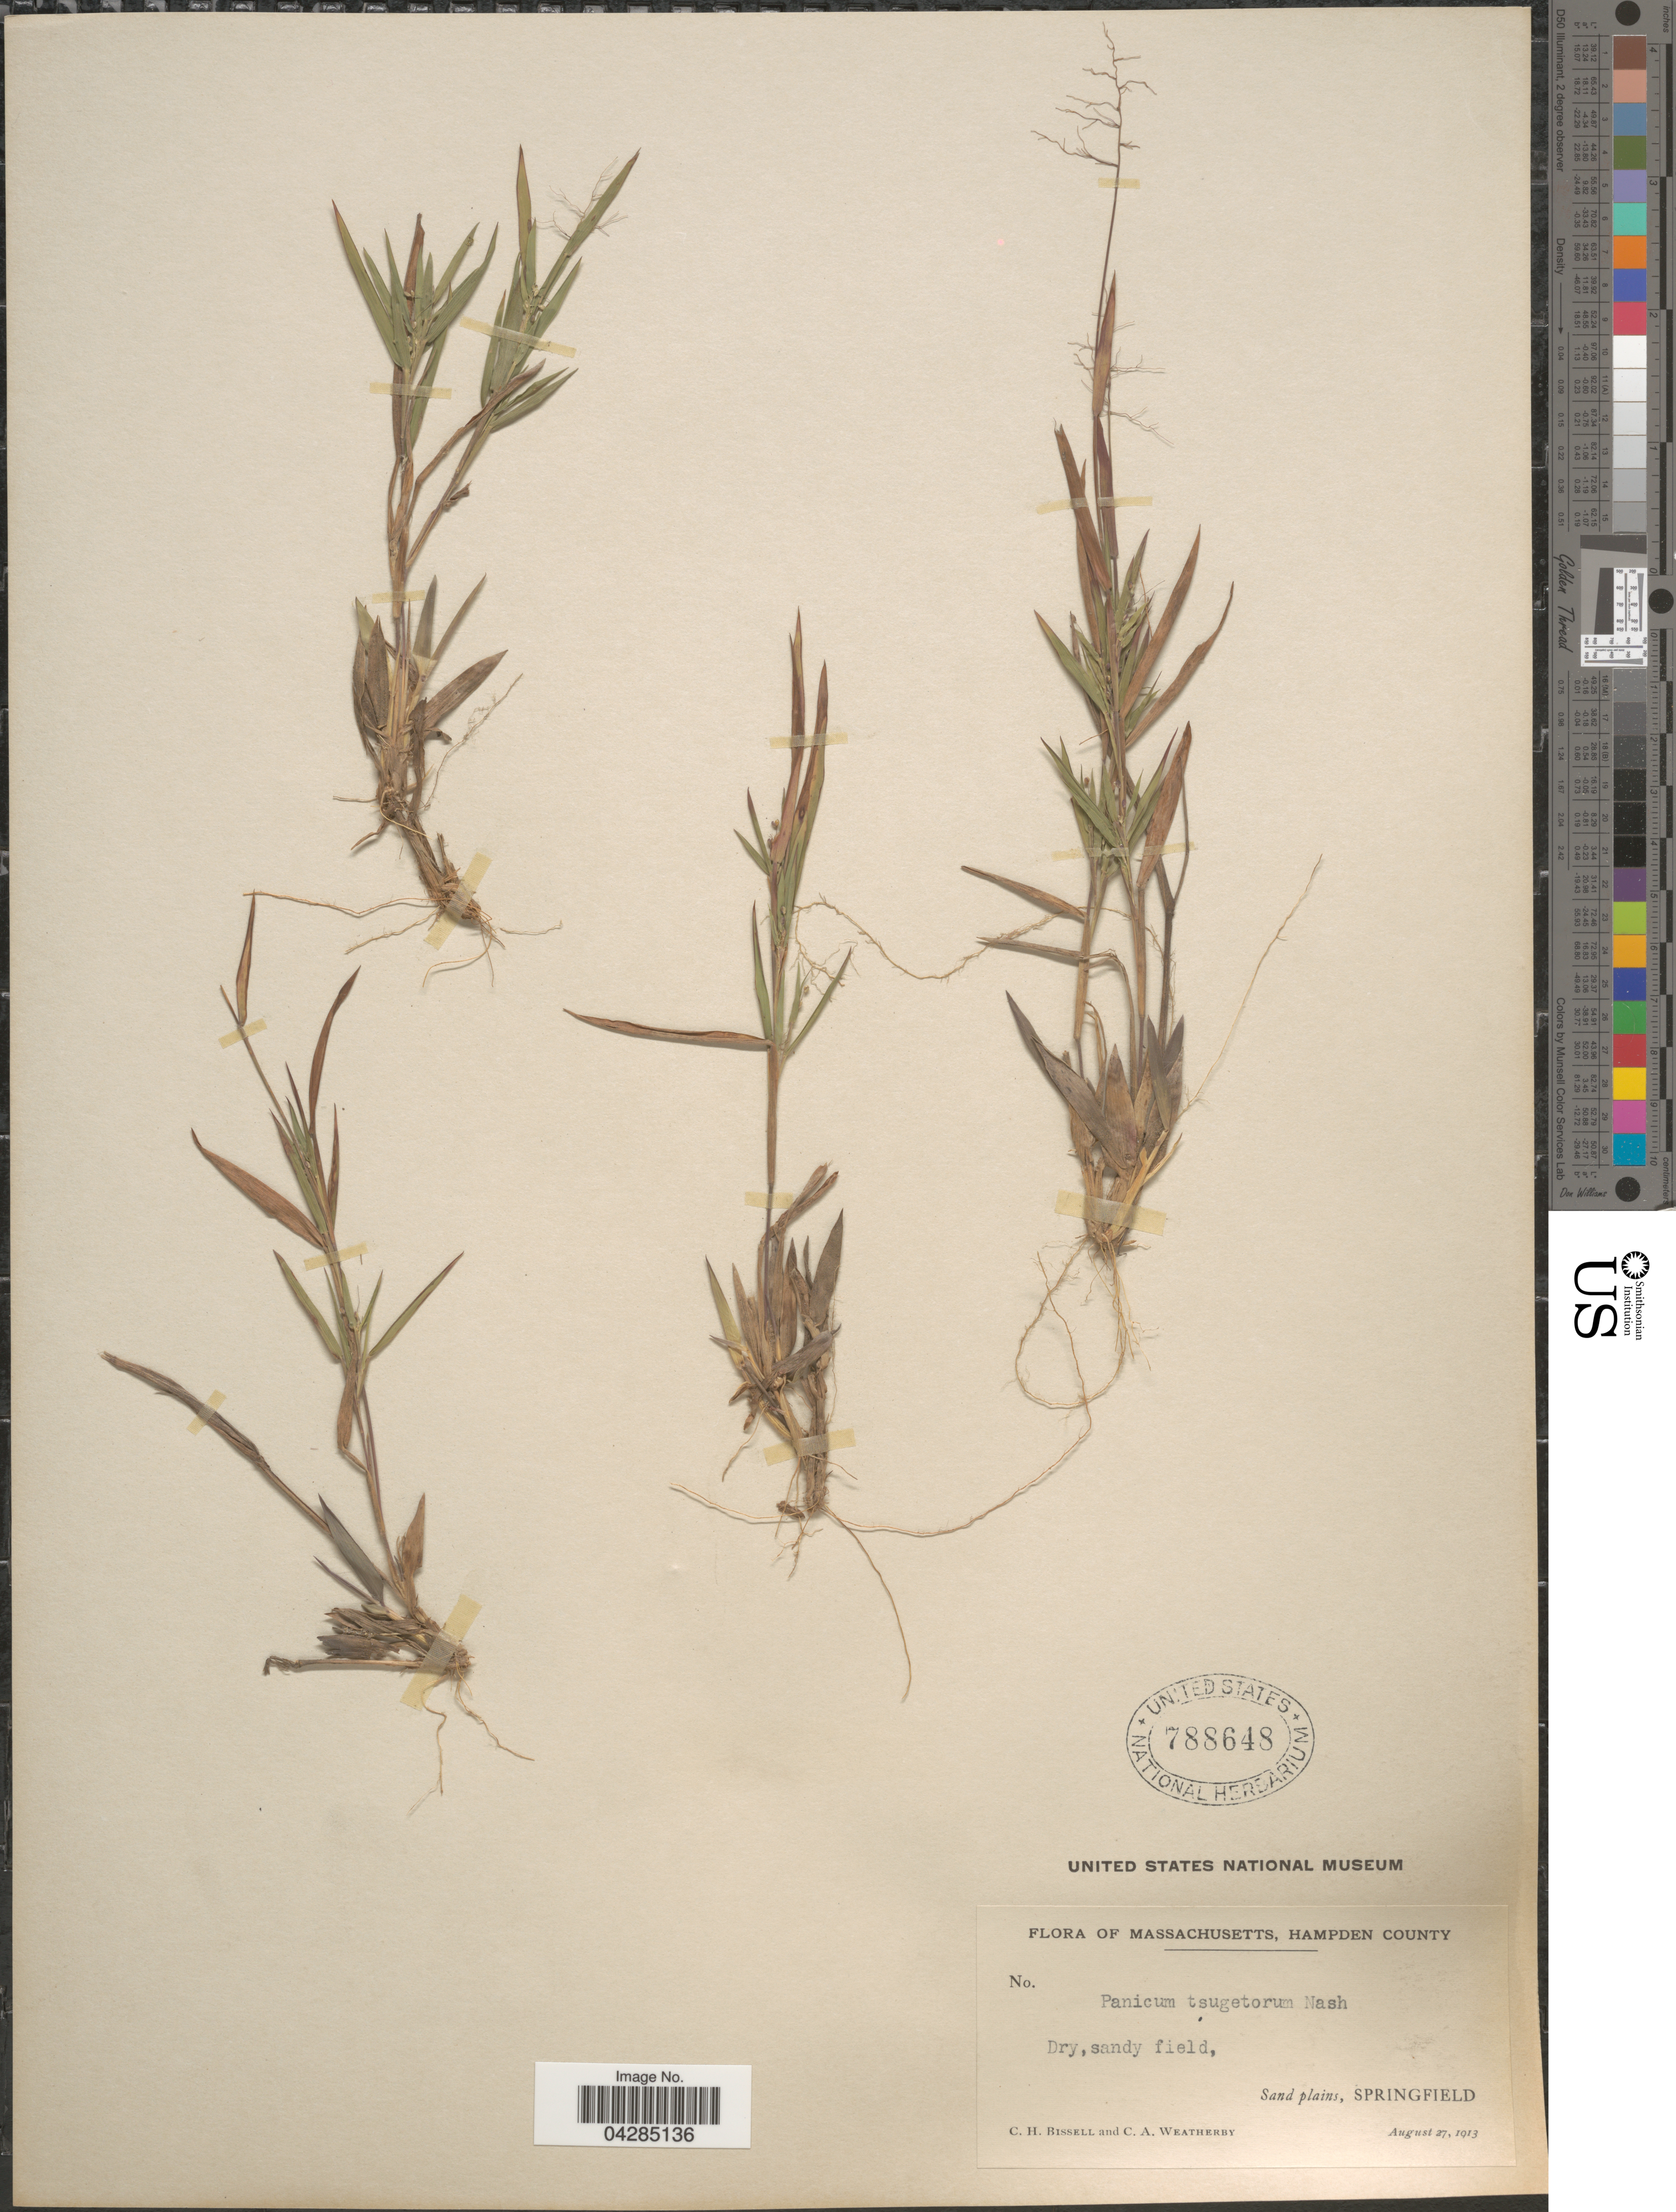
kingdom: Plantae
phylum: Tracheophyta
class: Liliopsida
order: Poales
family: Poaceae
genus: Dichanthelium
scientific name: Dichanthelium portoricense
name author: (Desv. ex Ham.) B.F. Hansen & Wunderlin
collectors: C. Bissell & C. A. Weatherby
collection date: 1913-08-27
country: United States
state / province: Massachusetts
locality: Hampden County. Sand plains, Springfield.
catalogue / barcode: US 788648